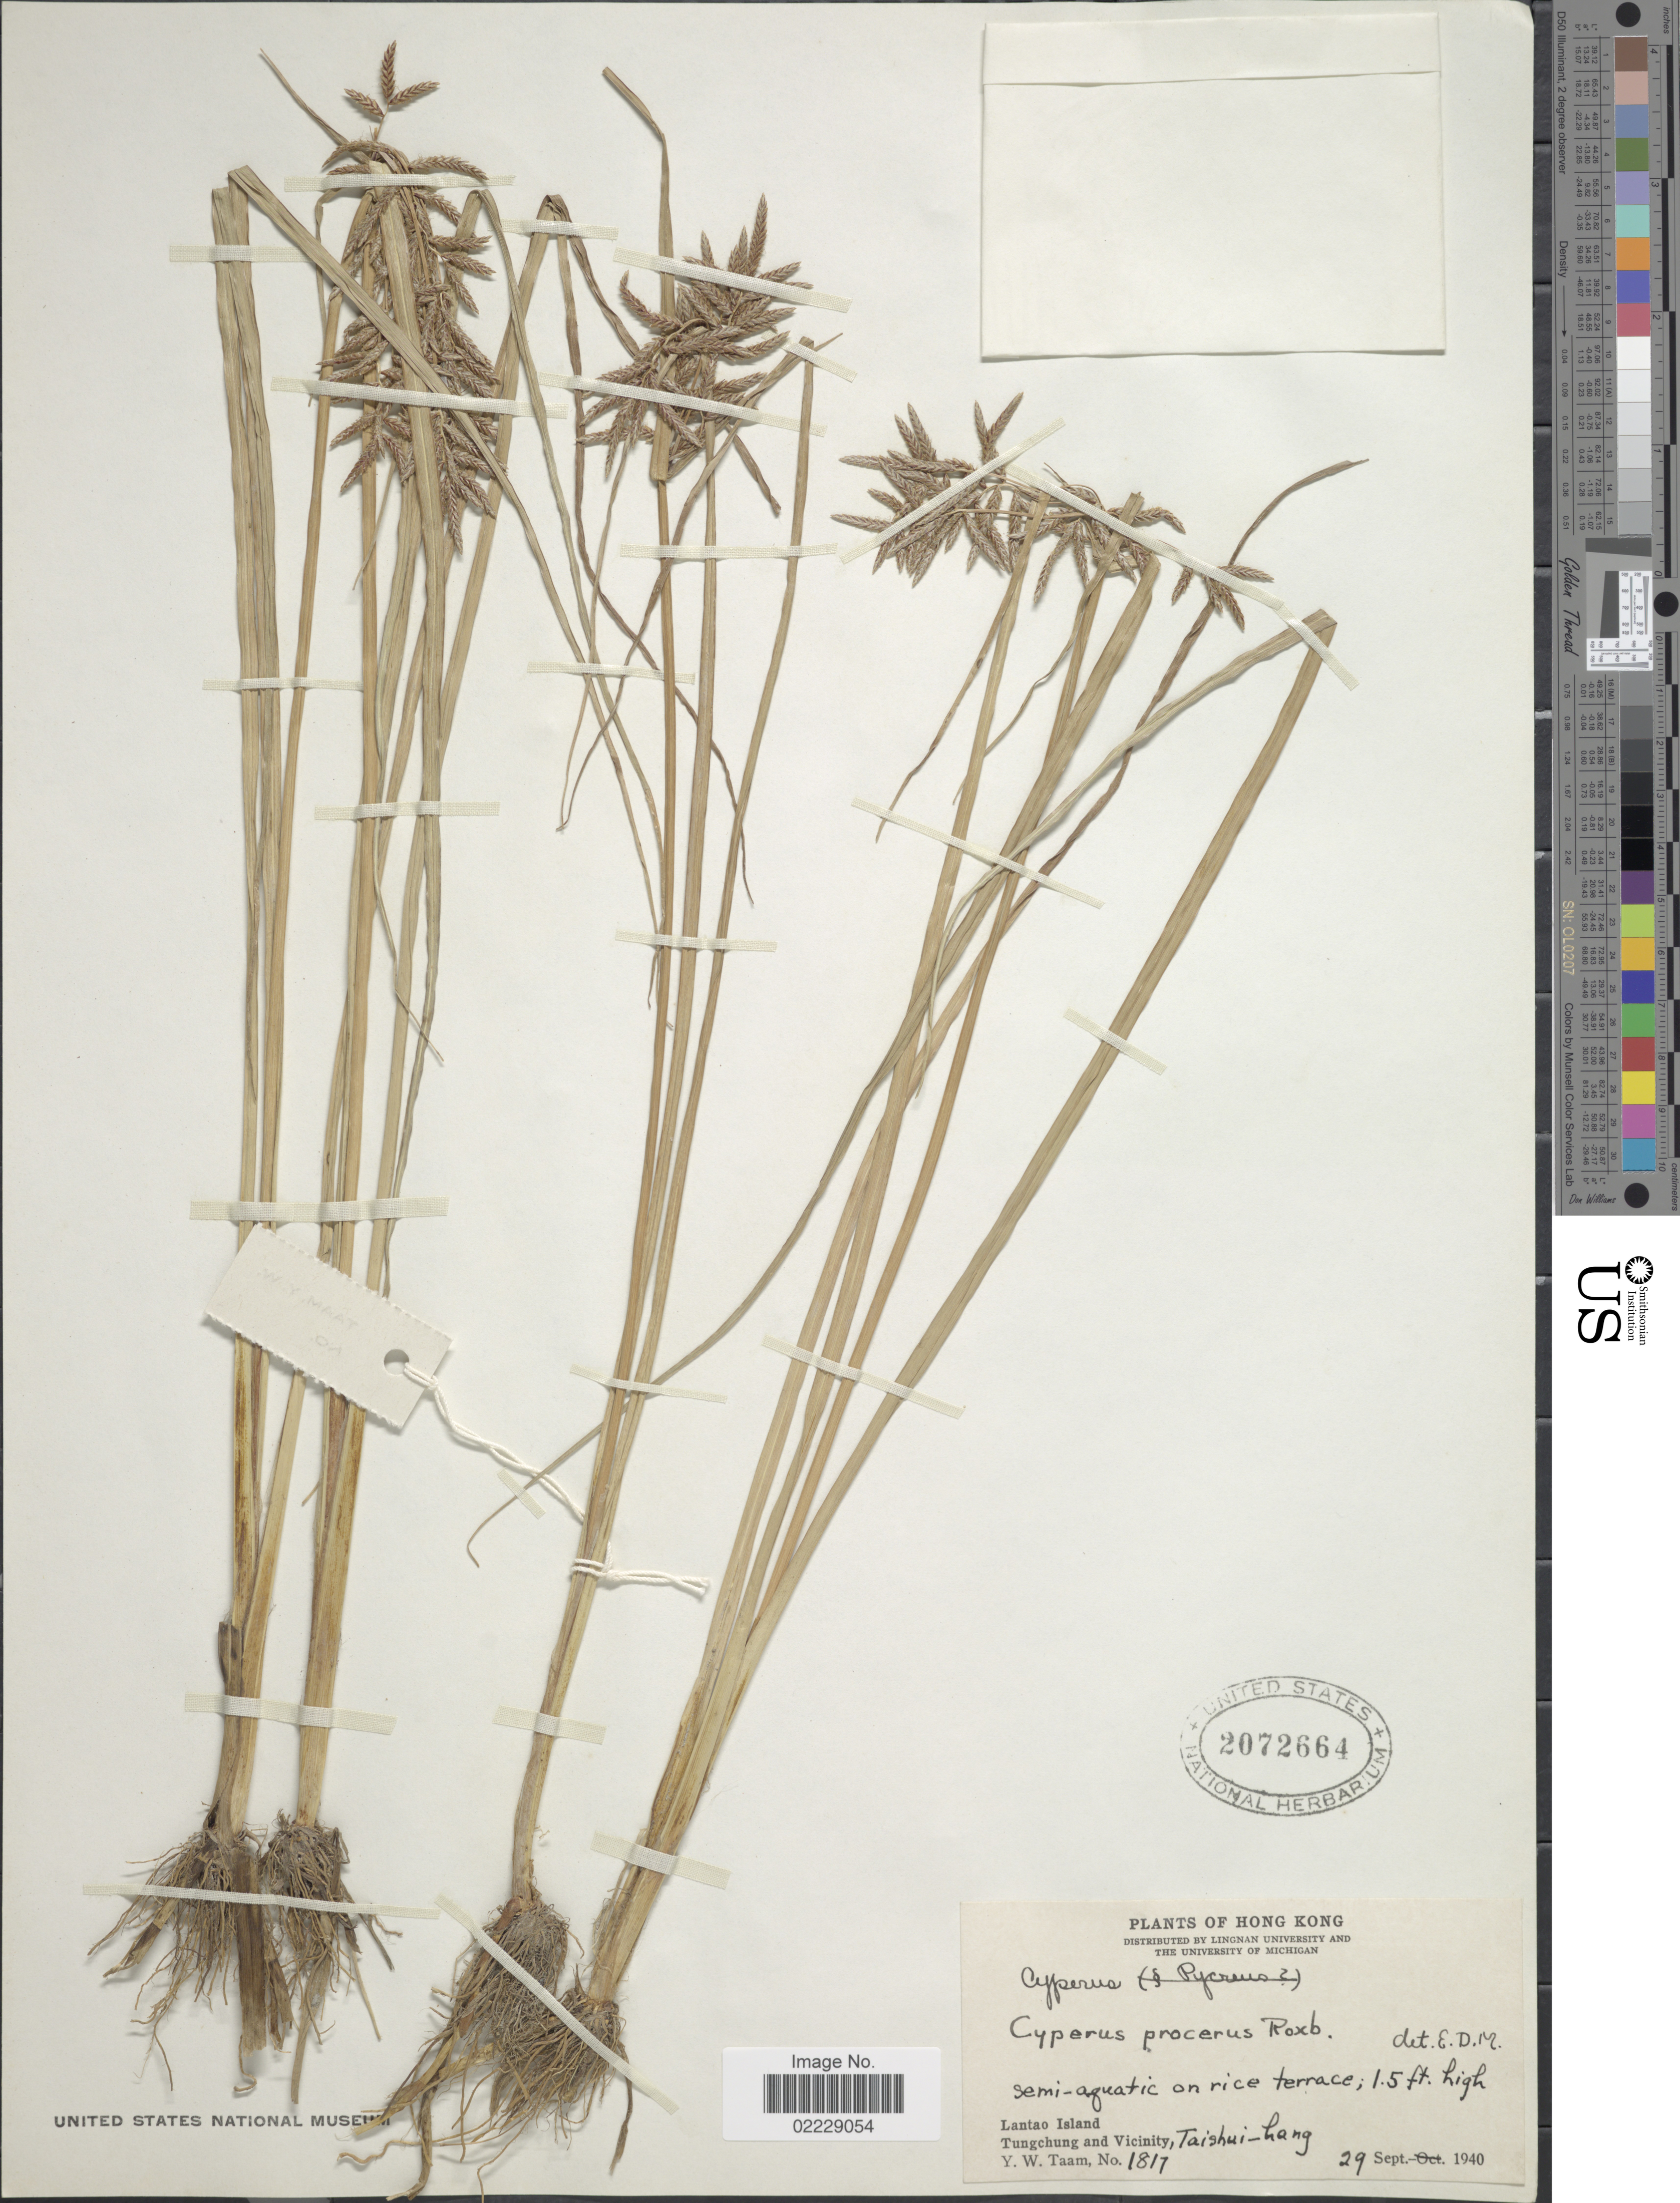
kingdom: Plantae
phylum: Tracheophyta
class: Liliopsida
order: Poales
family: Cyperaceae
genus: Cyperus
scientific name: Cyperus procerus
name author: Rottb.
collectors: Y. W. Taam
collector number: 1817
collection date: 1940-09-29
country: China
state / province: Hong Kong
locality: Lantao Island. Tungchung and Vicinity, Taishui-hang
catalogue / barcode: US 2072664